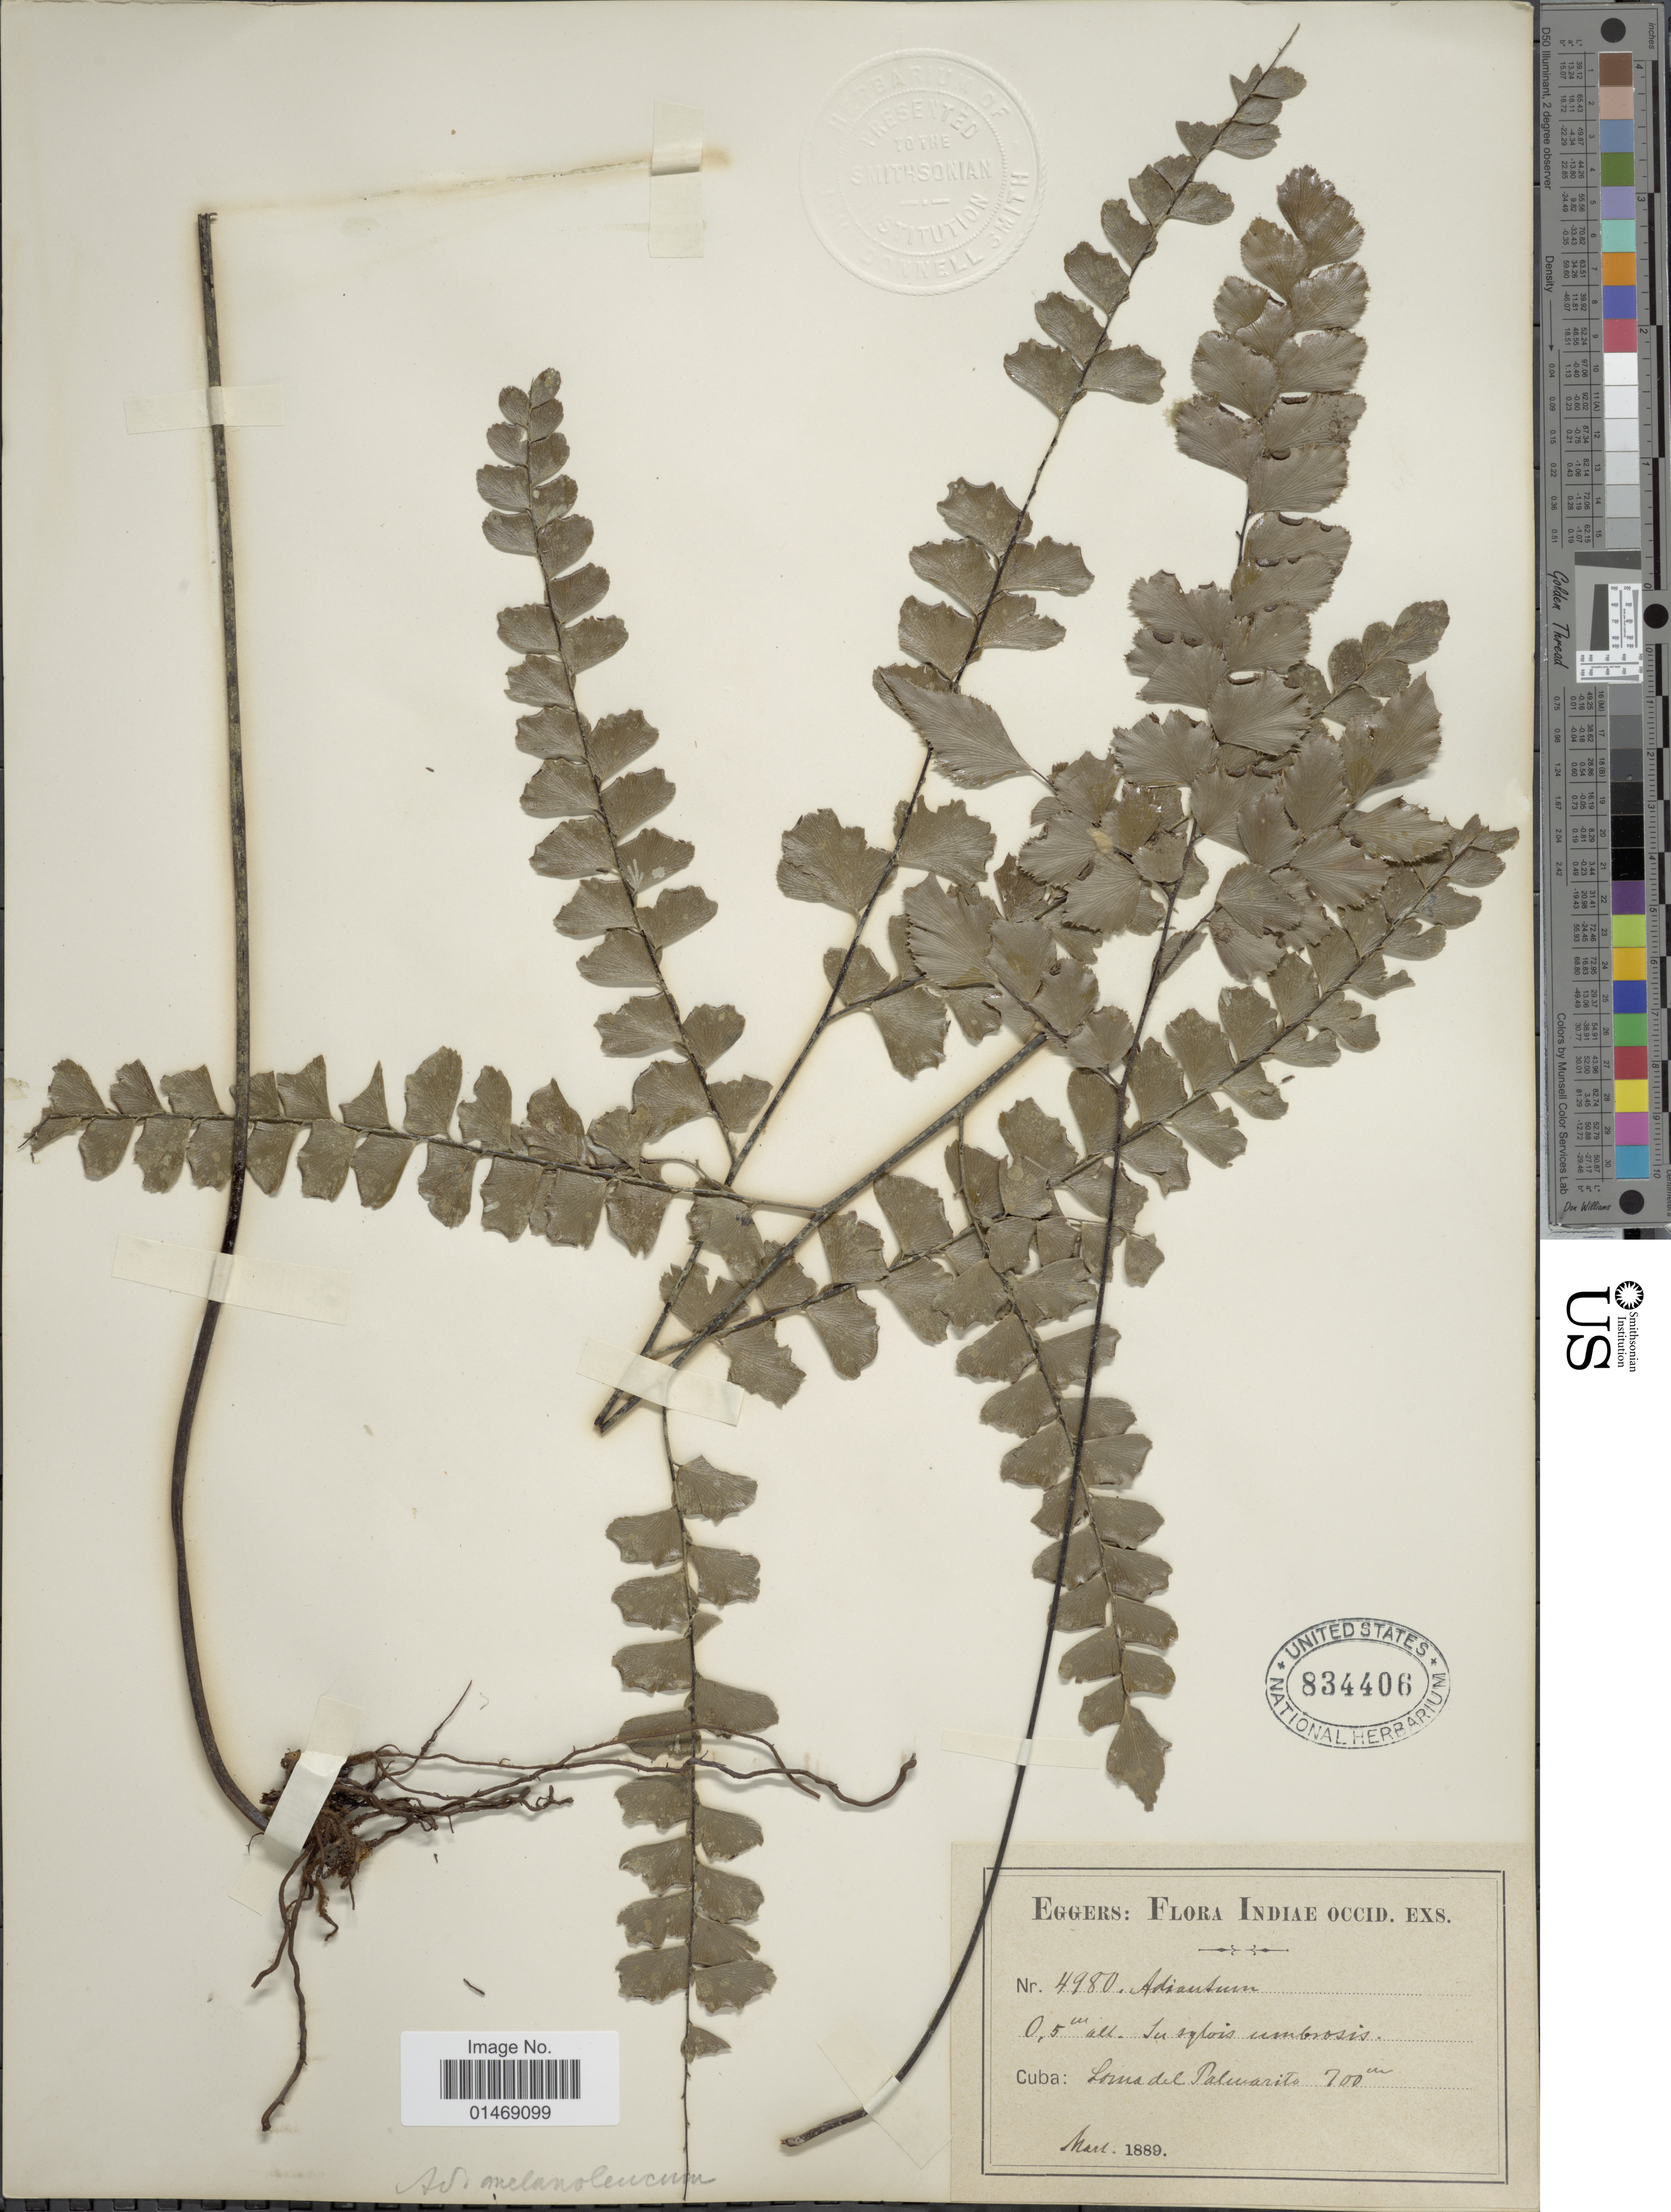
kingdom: Plantae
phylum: Tracheophyta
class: Polypodiopsida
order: Polypodiales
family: Pteridaceae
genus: Adiantum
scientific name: Adiantum melanoleucum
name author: Willd.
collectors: -. Eggers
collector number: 4980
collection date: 1889-03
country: Cuba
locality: India Occid, Loma del Palevarito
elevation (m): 700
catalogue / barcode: US 834406